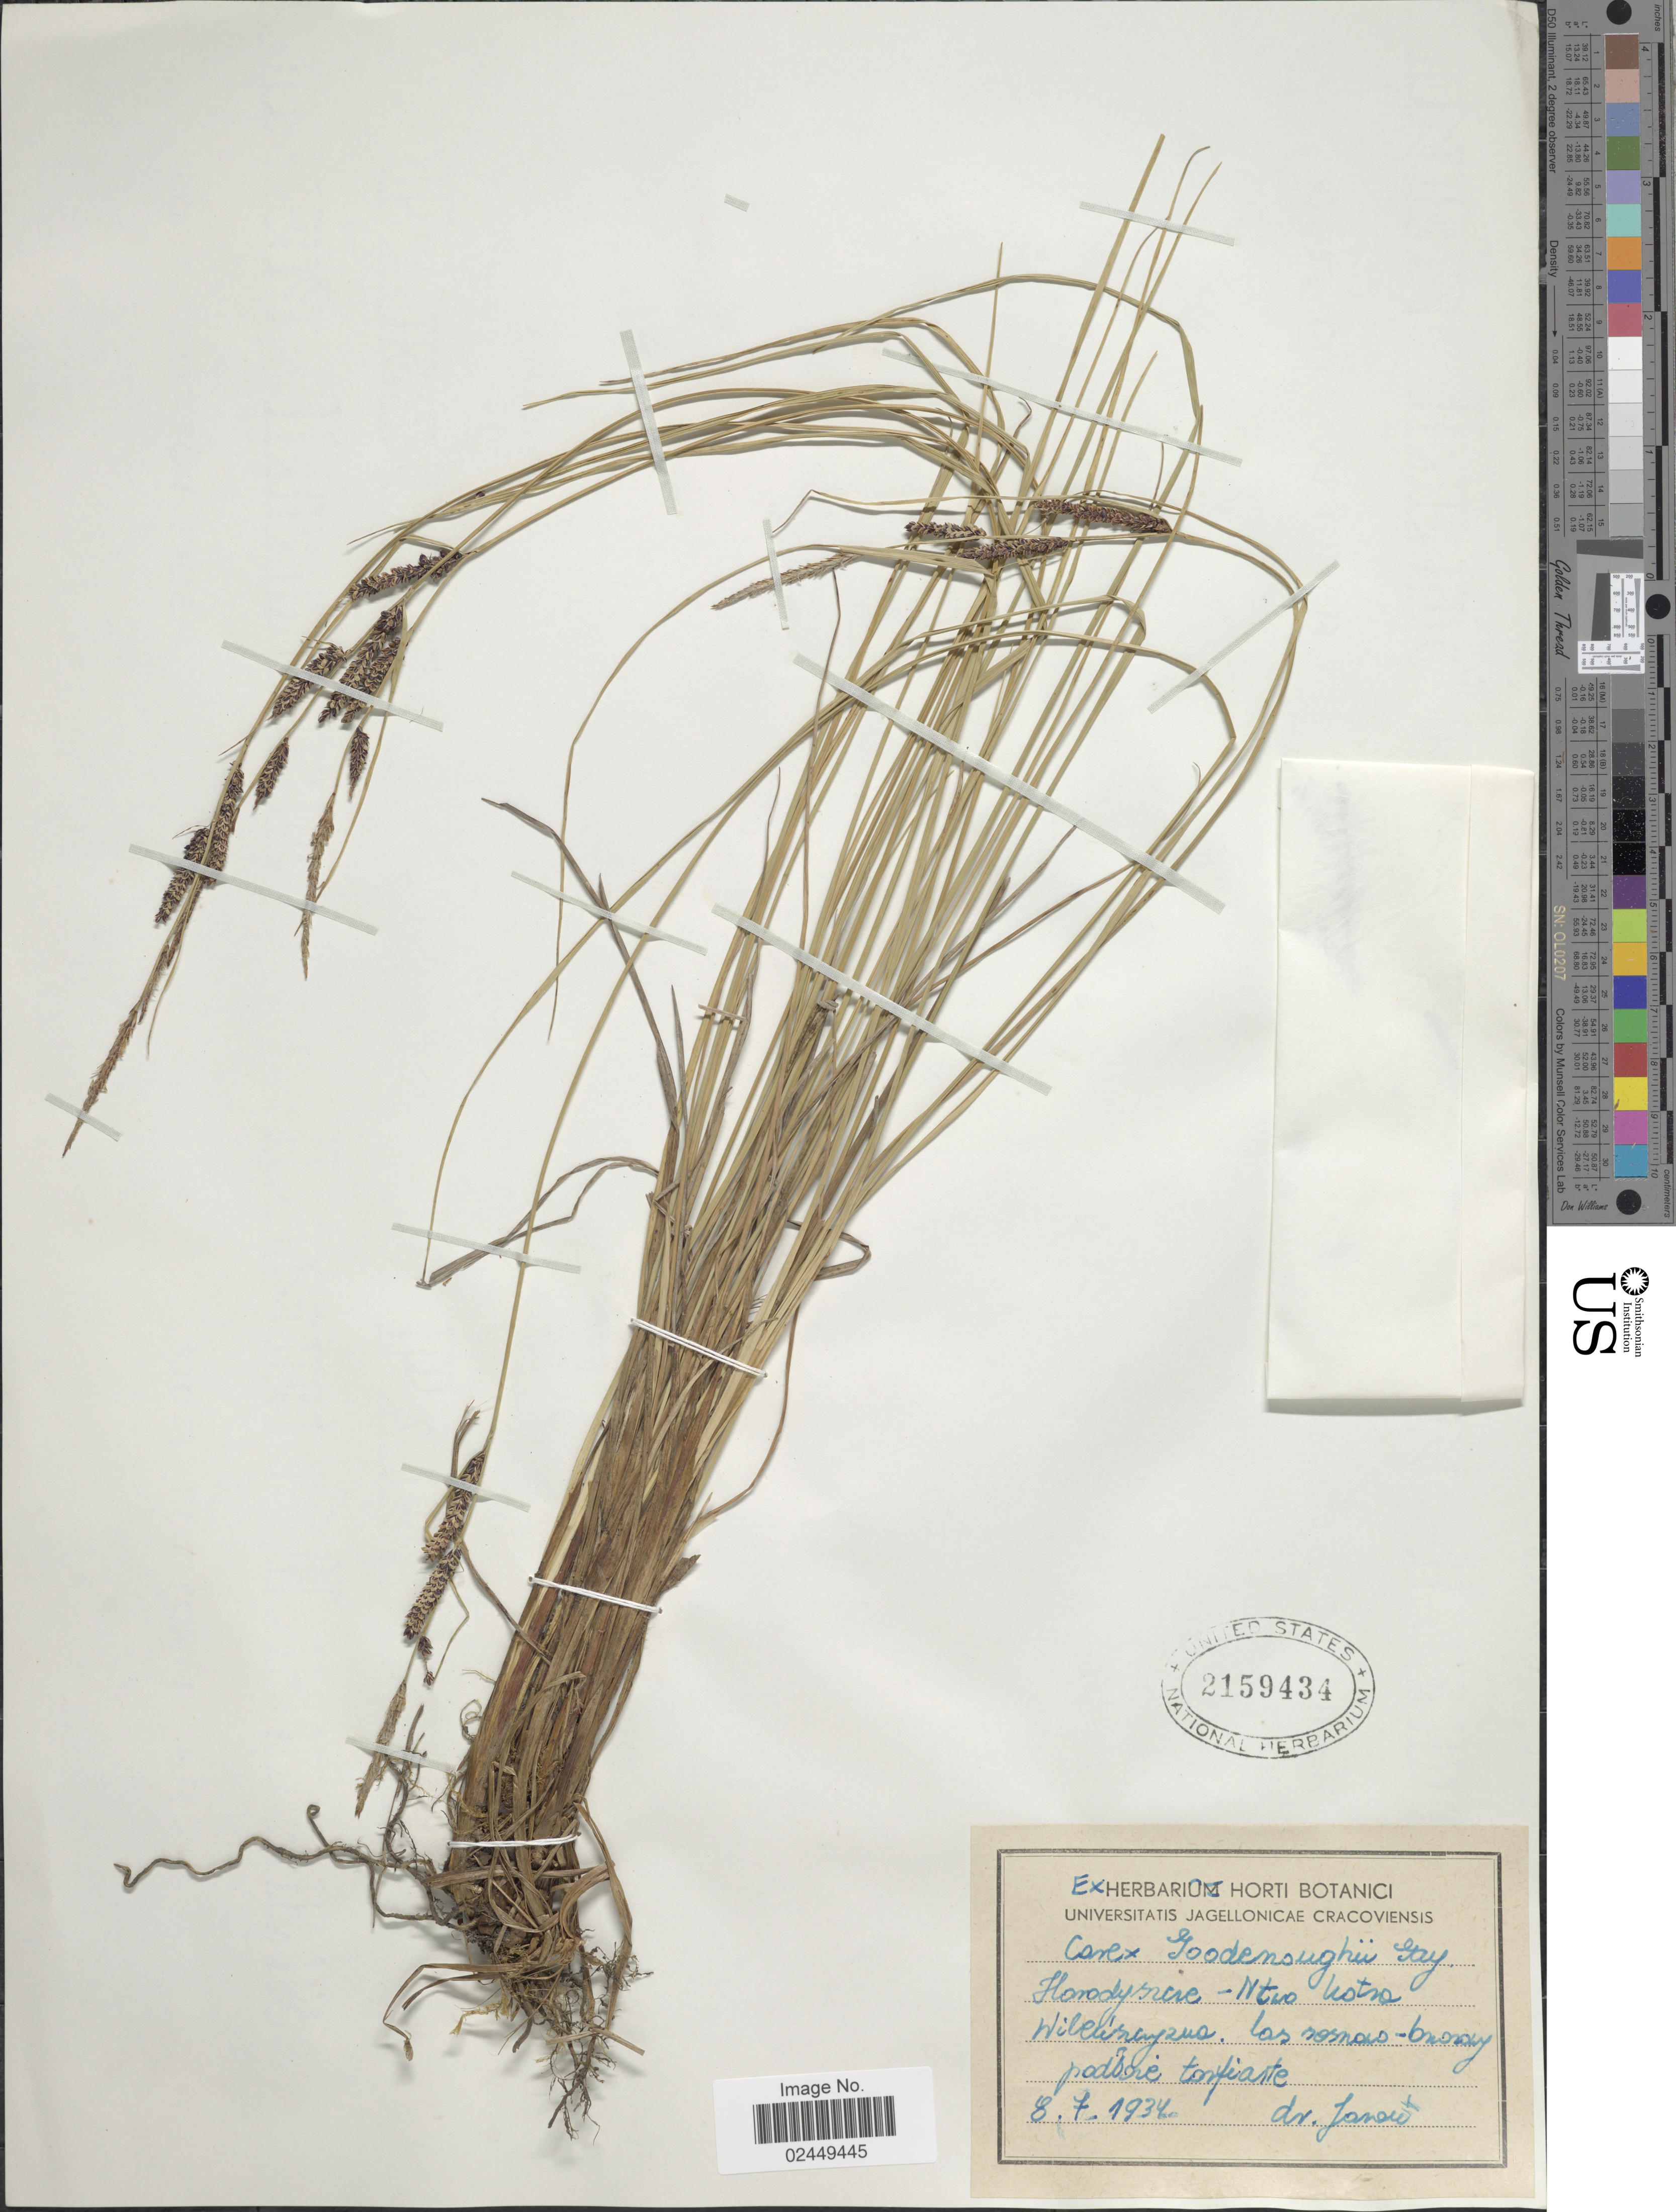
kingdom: Plantae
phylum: Tracheophyta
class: Liliopsida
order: Poales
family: Cyperaceae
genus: Carex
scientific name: Carex nigra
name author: (L.) Reichard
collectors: Janeu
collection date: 1934-07-08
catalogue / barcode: US 2159434